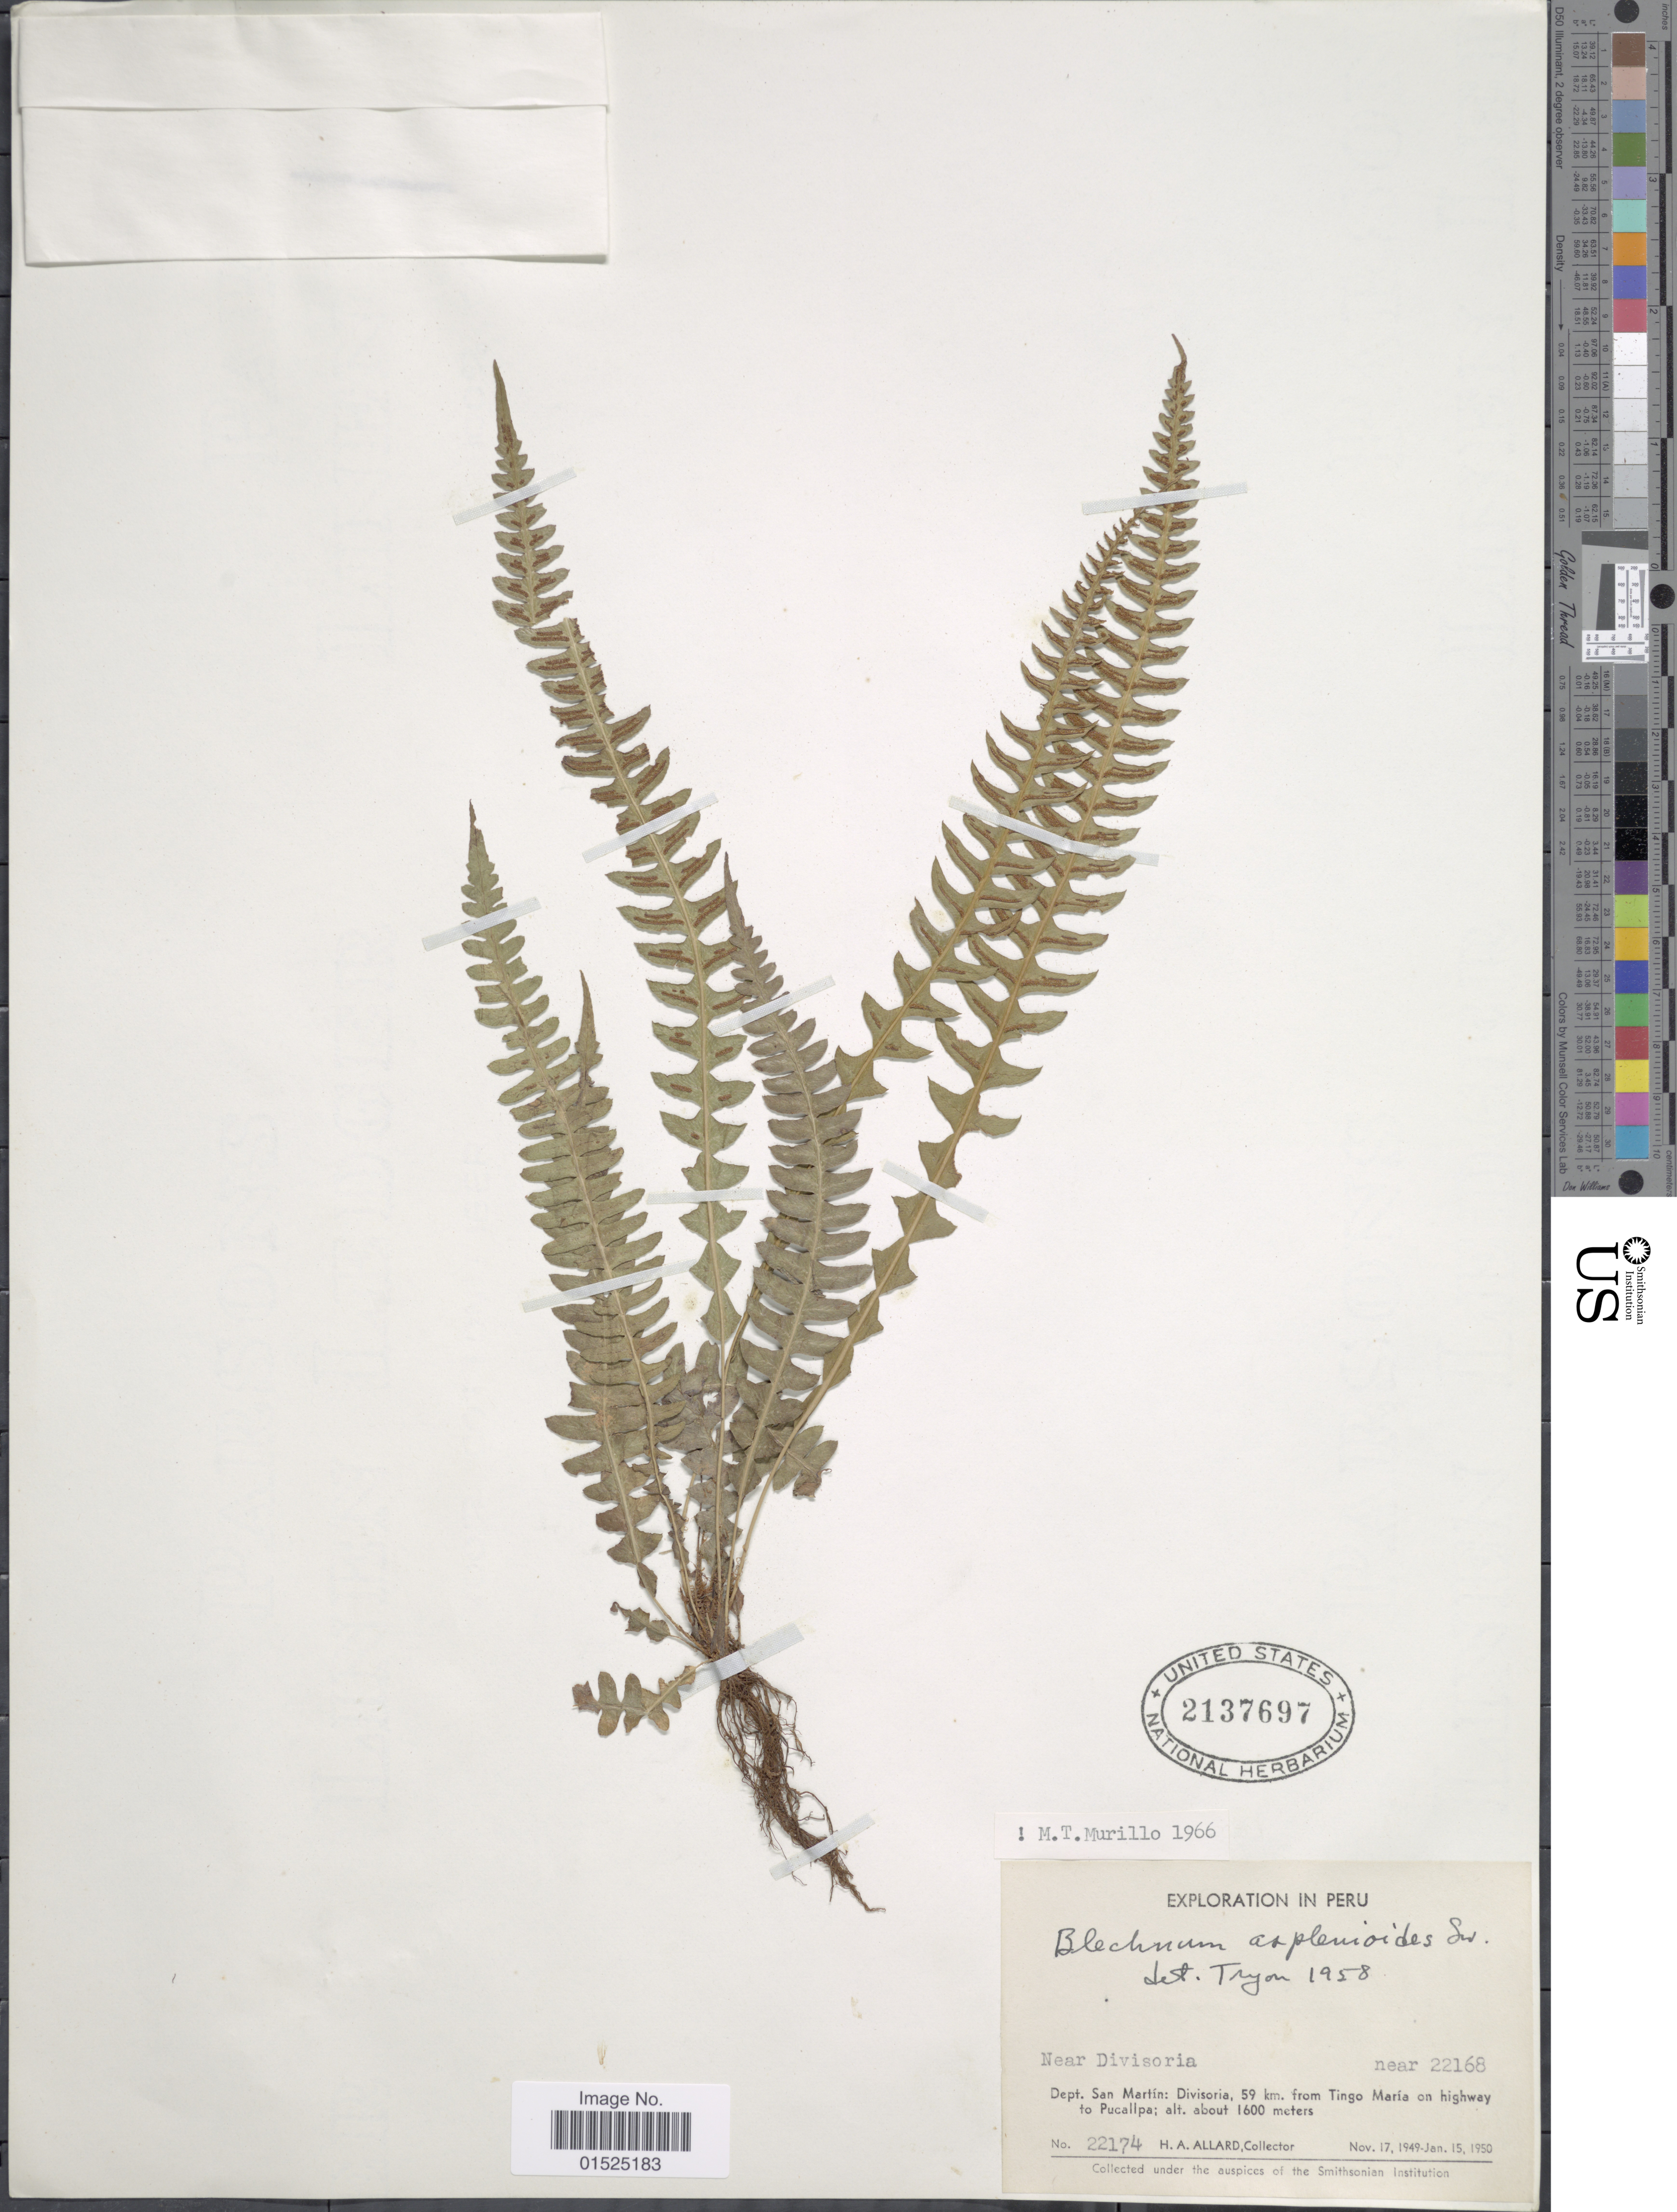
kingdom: Plantae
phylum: Tracheophyta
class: Polypodiopsida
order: Polypodiales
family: Blechnaceae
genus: Blechnum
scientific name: Blechnum asplenioides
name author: Sw.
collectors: H. A. Allard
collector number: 22168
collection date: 1949-11-17/1950-01-15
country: Peru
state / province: San Martín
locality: Near Divisoria, 59 km. from Tingo Maria on highway to Pucallpa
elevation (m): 1600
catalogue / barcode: US 2137697